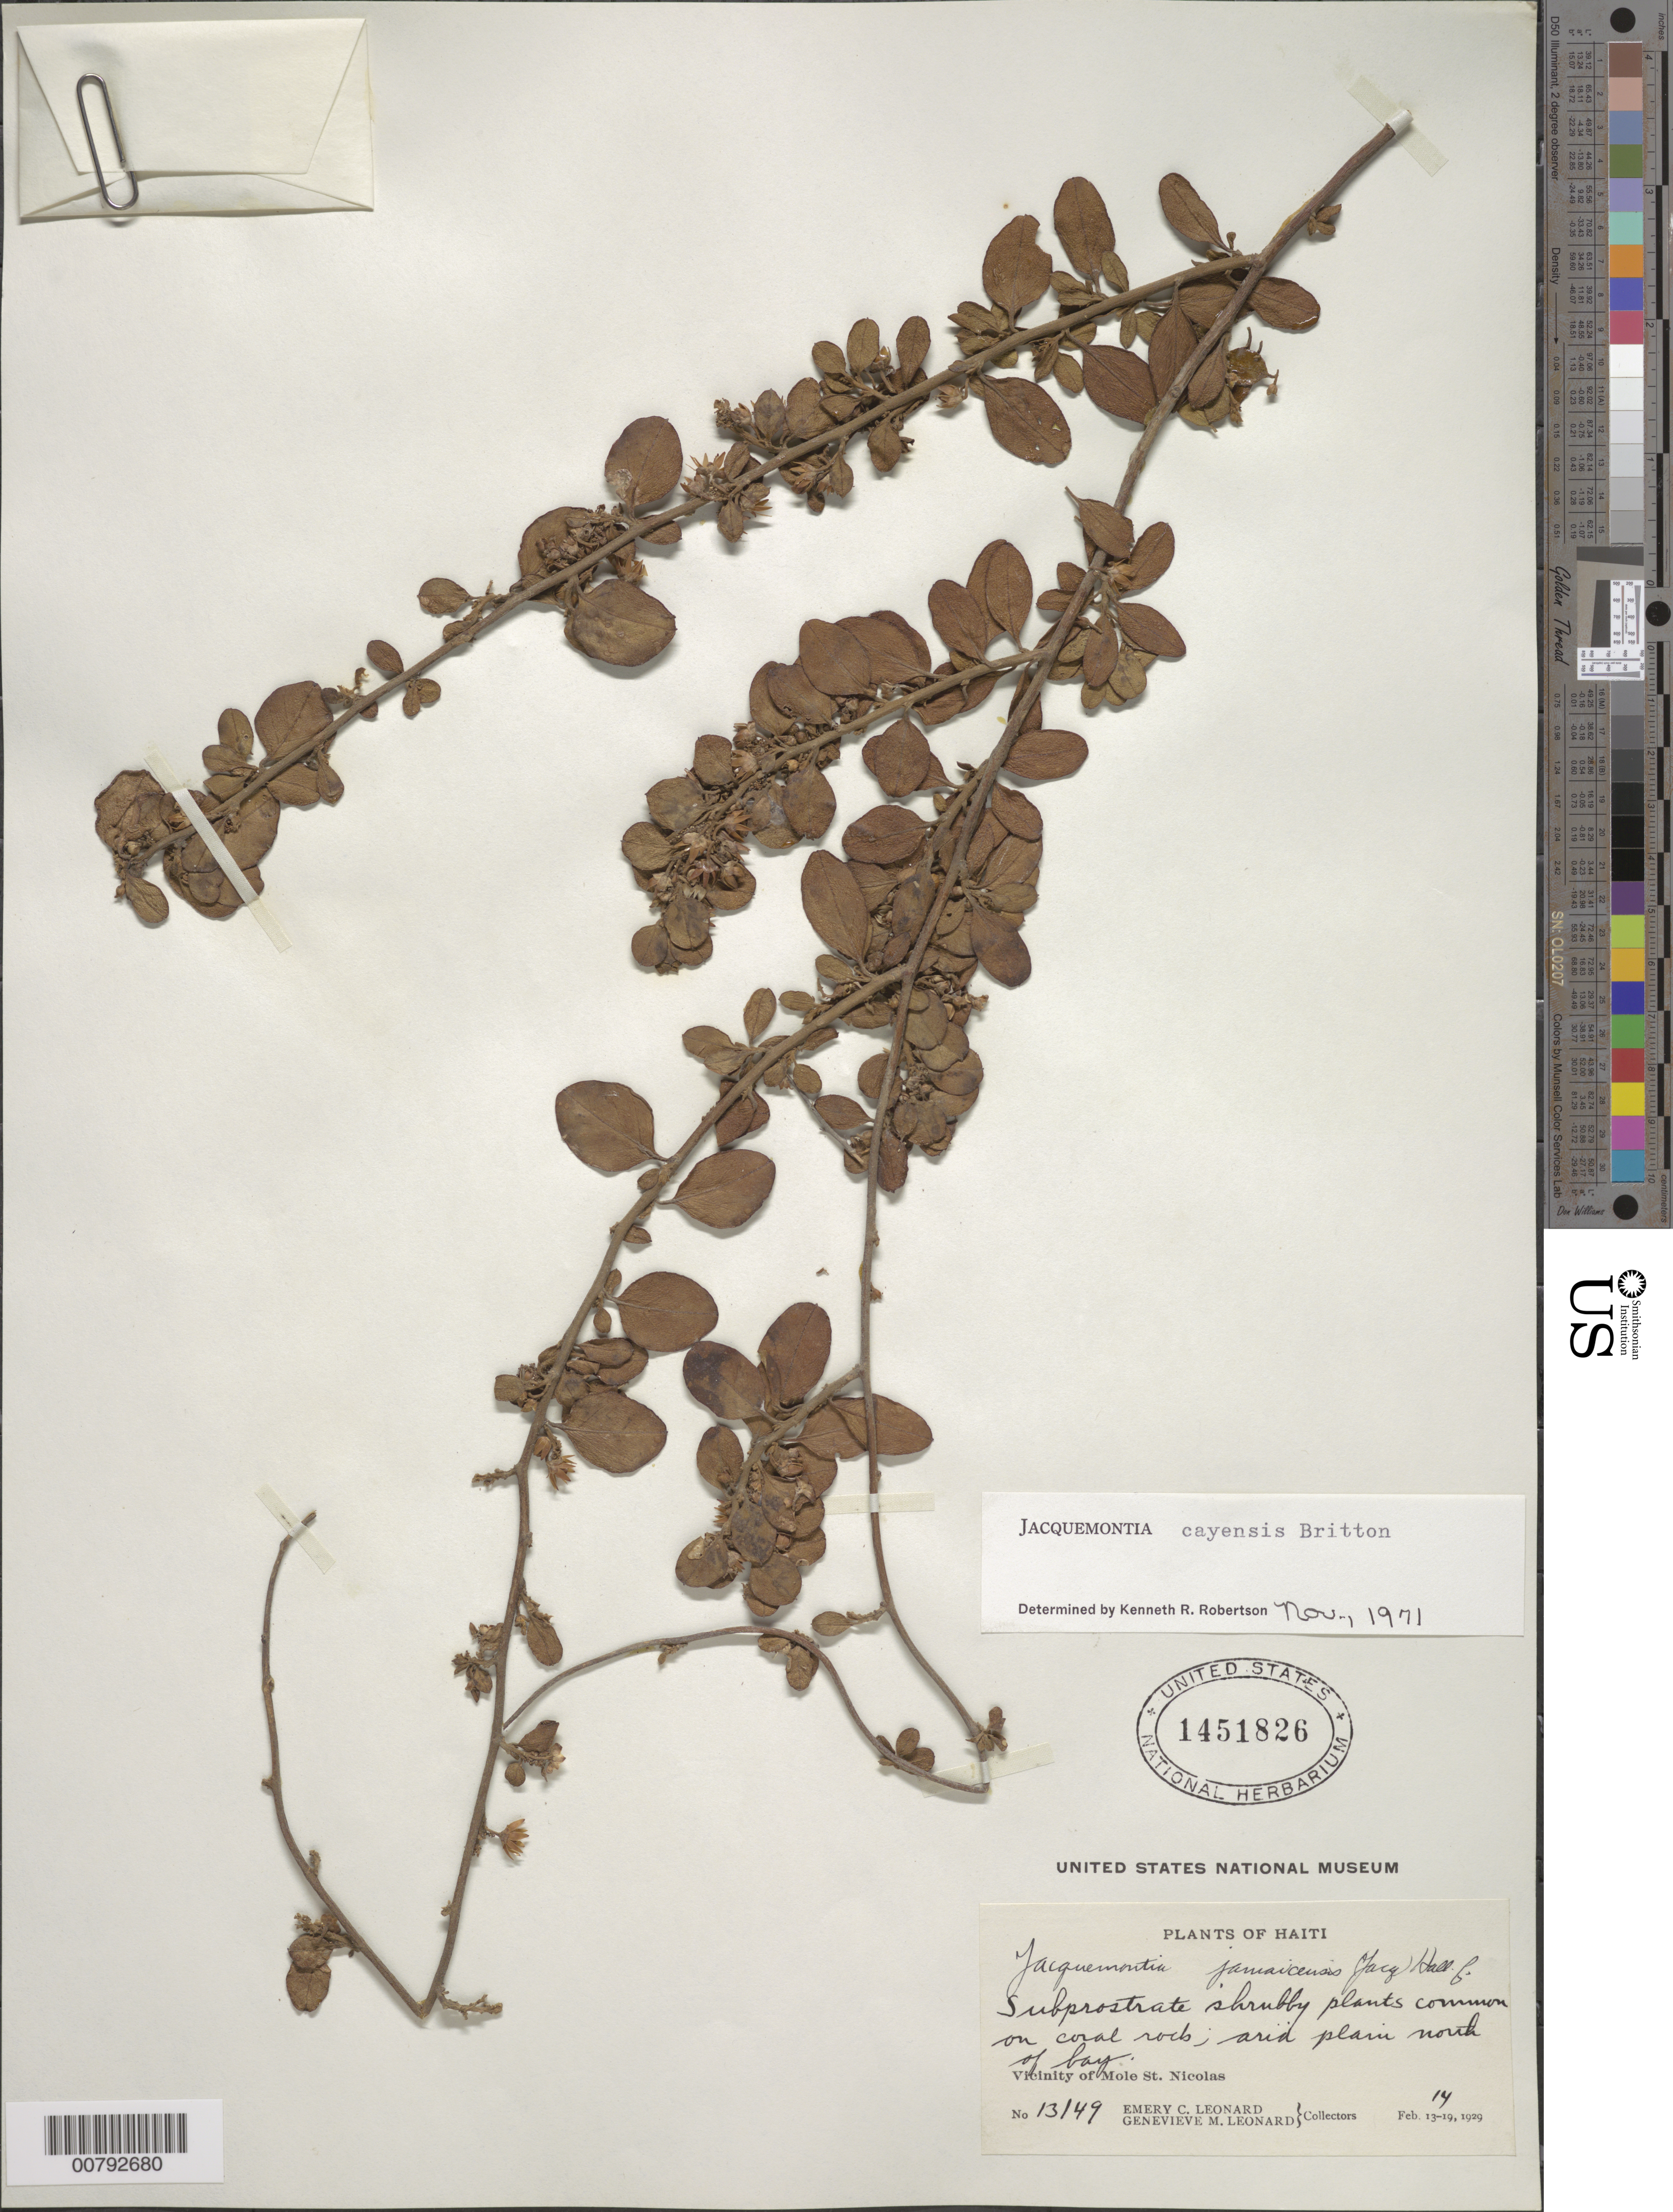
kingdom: Plantae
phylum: Tracheophyta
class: Magnoliopsida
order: Solanales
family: Convolvulaceae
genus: Jacquemontia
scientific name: Jacquemontia cayensis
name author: Britton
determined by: Robertson, K. R.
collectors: E. C. Leonard & G. M. Leonard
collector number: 13149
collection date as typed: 14 Feb 1929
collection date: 1929-02-14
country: Haiti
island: Hispaniola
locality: Vicinity of Mole St. Nicolas, arid plain north of bay.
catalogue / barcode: US 1451826